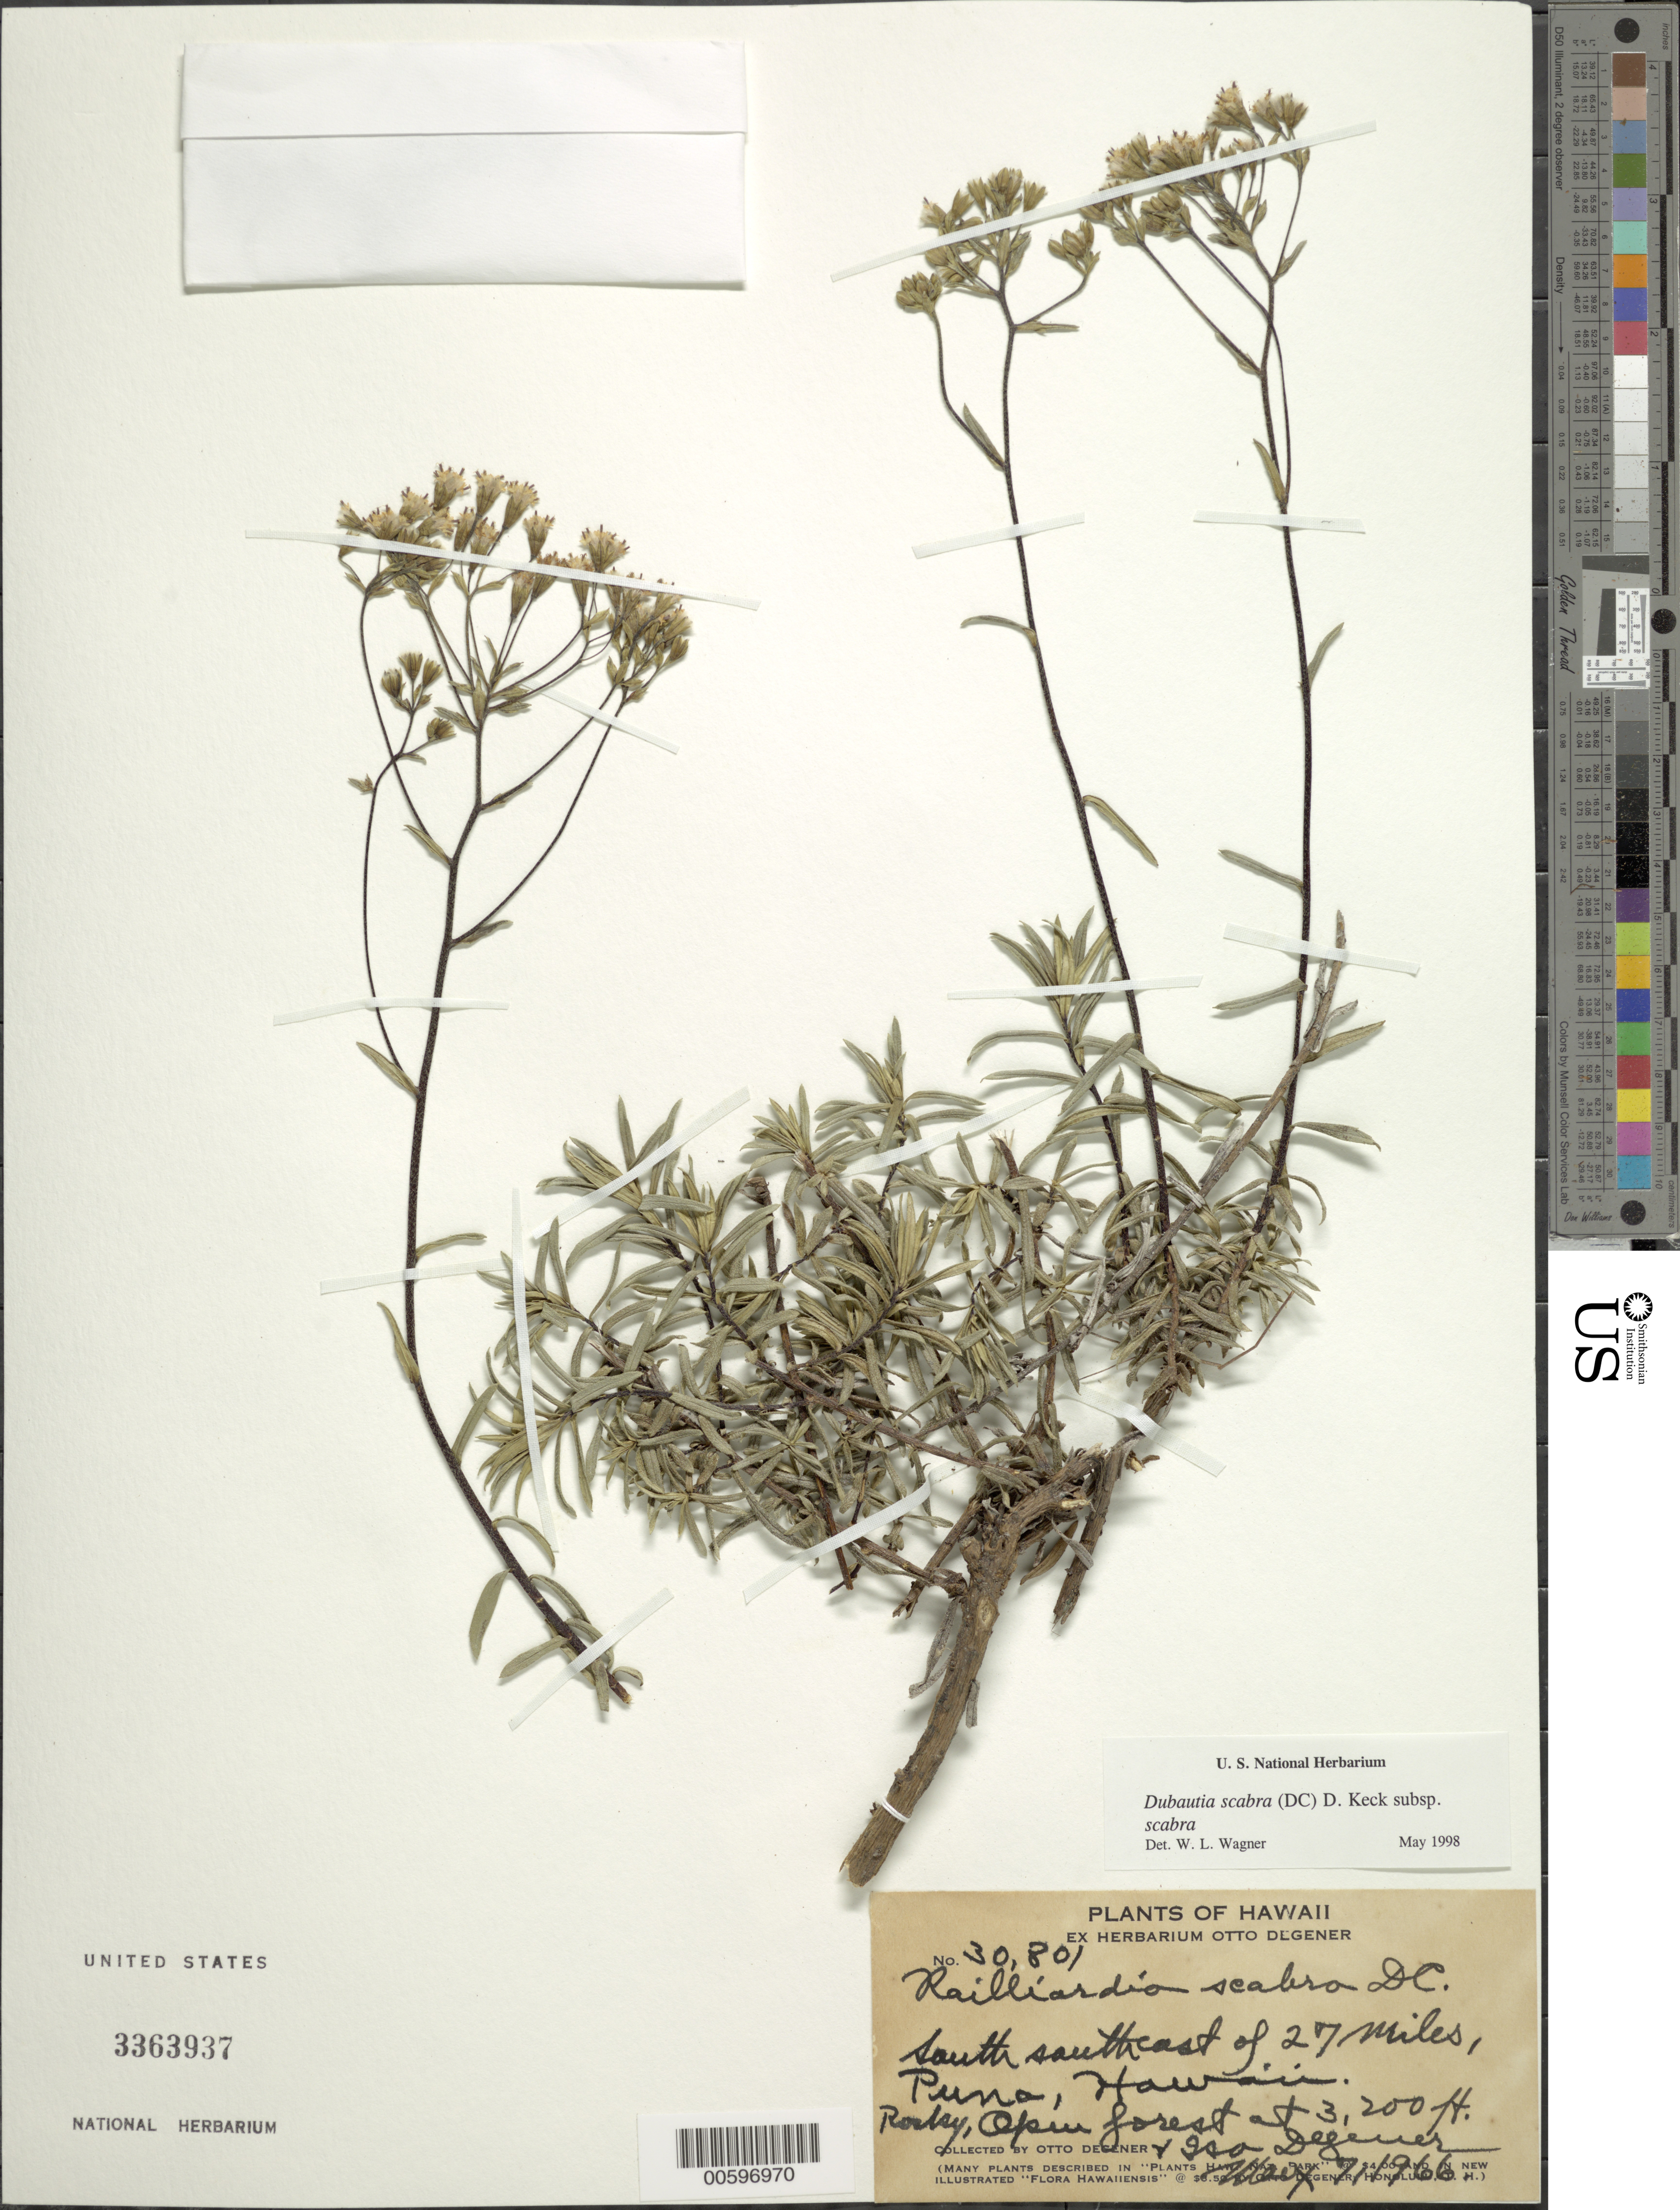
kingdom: Plantae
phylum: Tracheophyta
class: Magnoliopsida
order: Asterales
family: Asteraceae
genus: Dubautia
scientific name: Dubautia scabra subsp. scabra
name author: (DC.) D.D. Keck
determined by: Wagner, W. L., (BOT), Smithsonian Institution - National Museum of Natural History (UNITED STATES)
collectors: O. Degener & I. Degener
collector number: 30801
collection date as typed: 7 May 1966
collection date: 1966-05-07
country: United States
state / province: Hawaii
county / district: Hawaii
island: Hawaii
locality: SSE of 27 Miles, Puna.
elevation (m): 975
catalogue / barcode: US 3363937